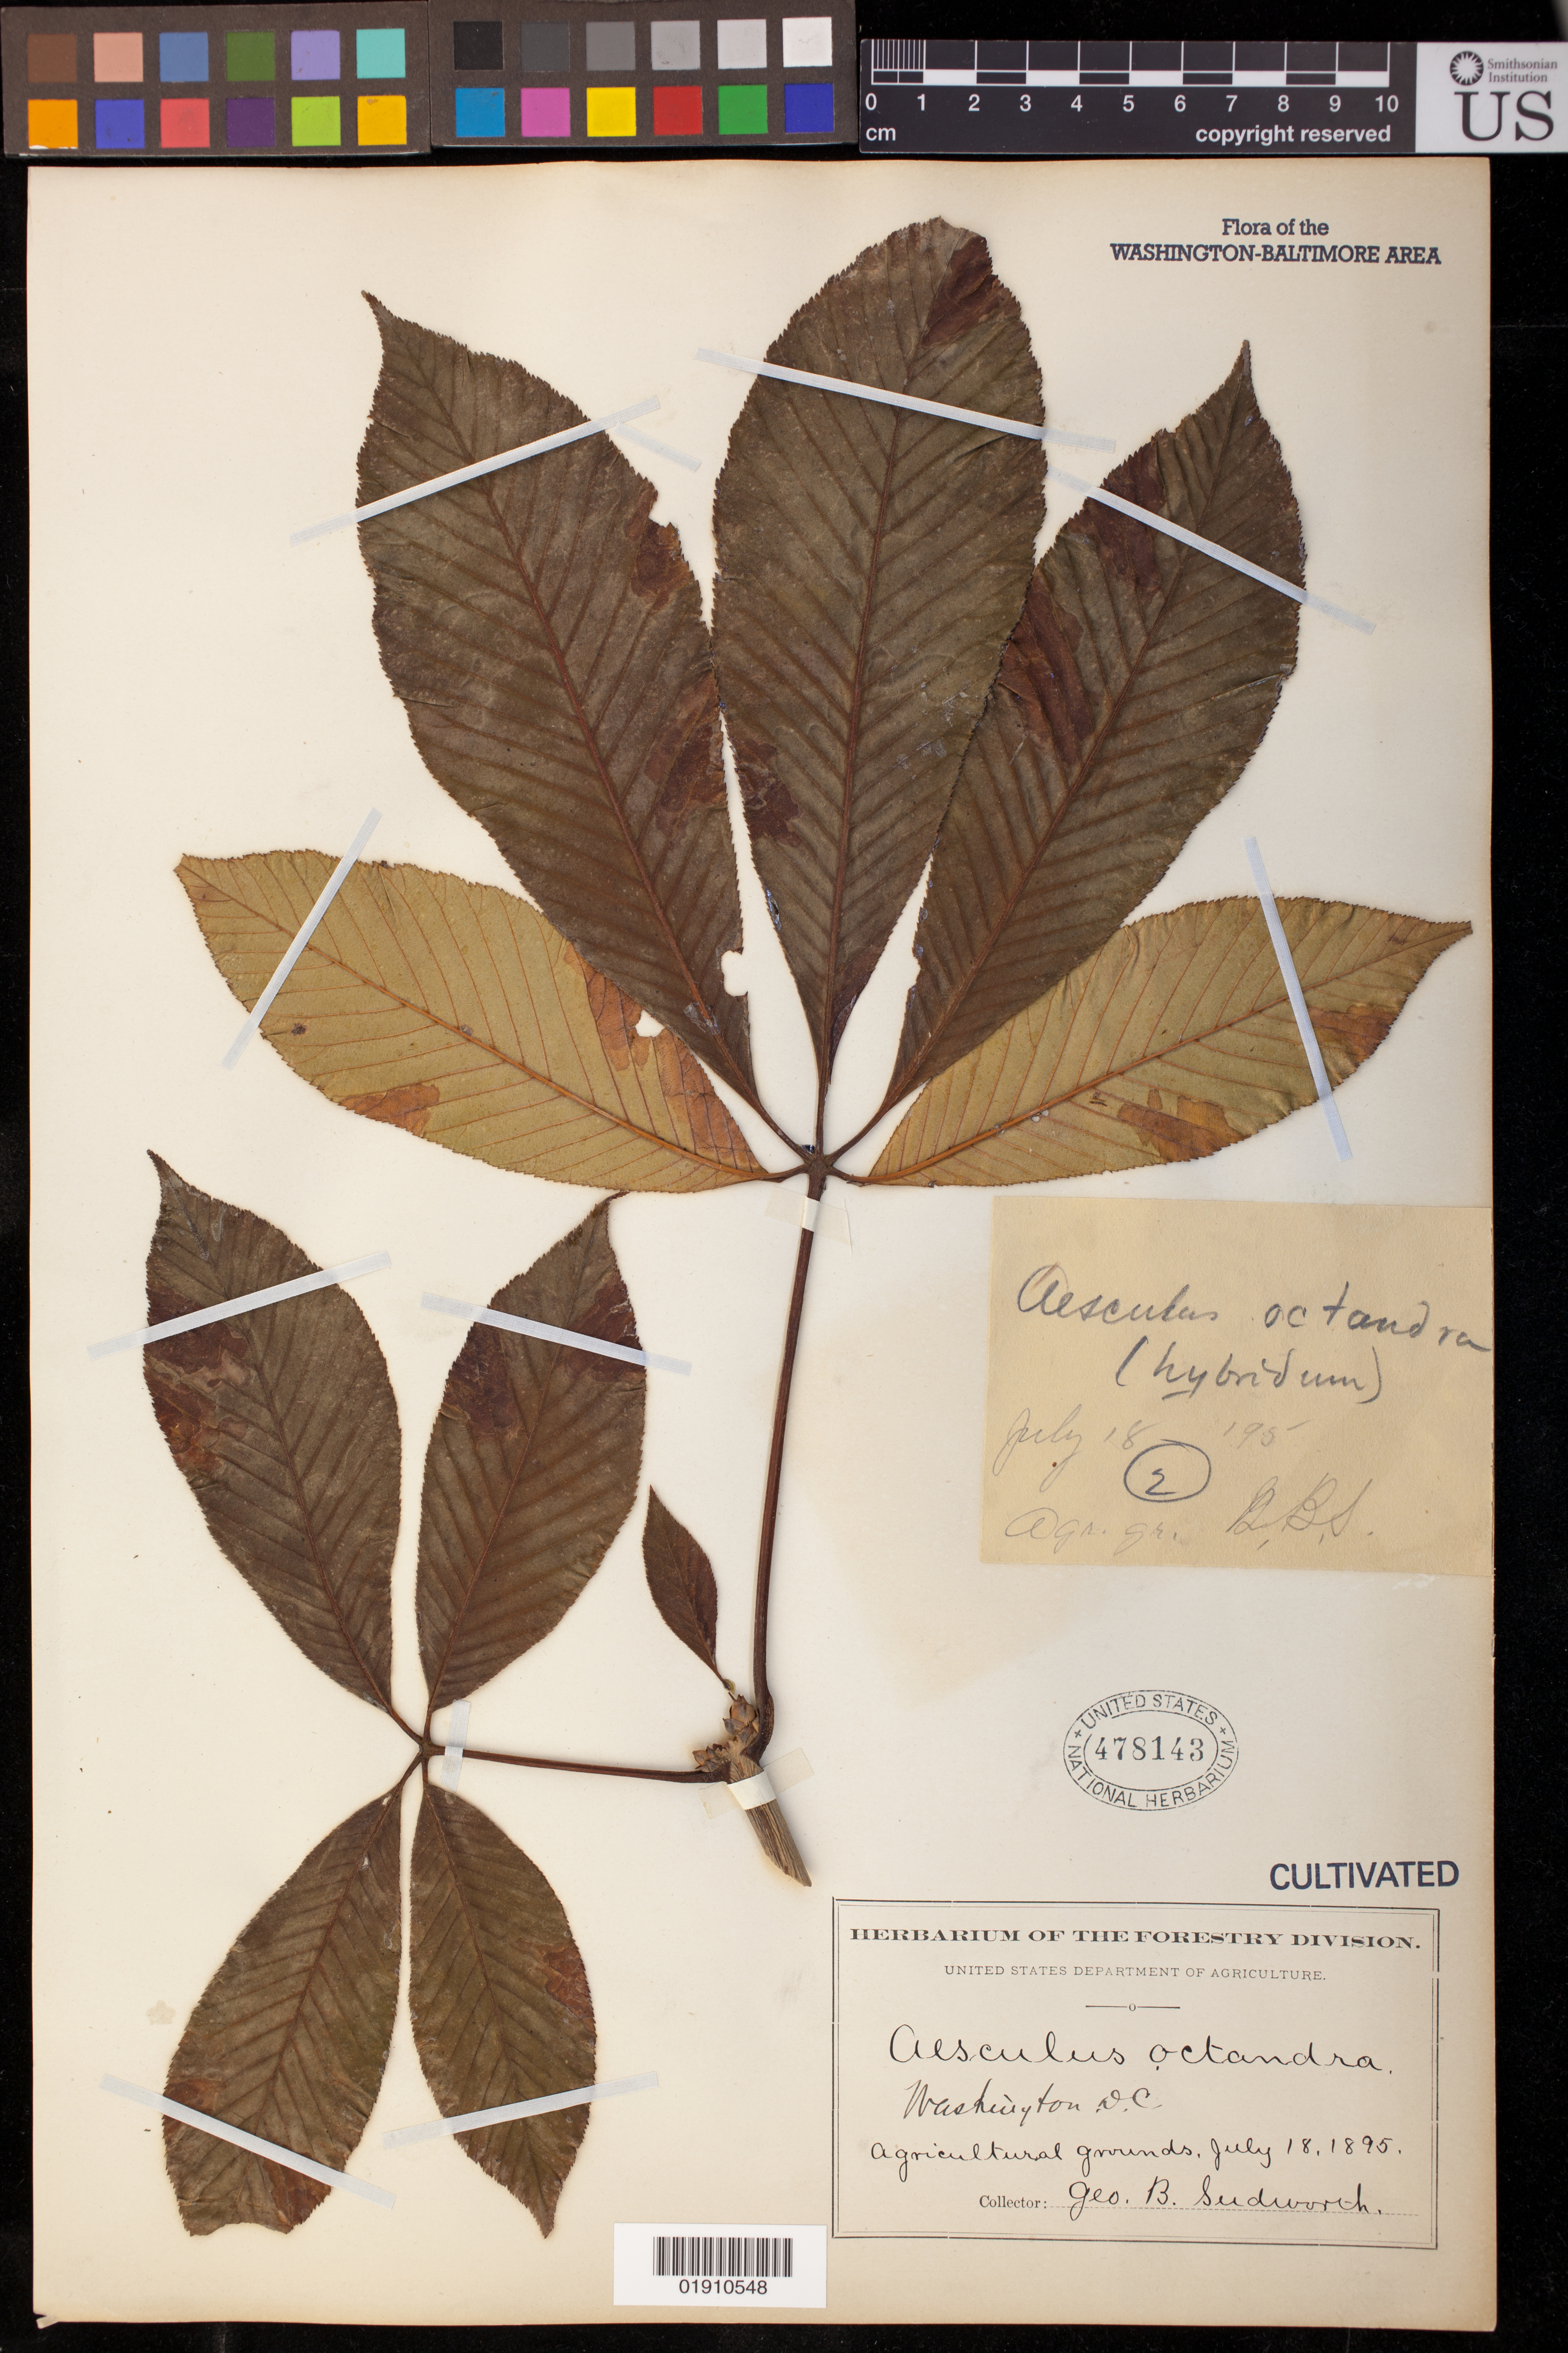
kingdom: Plantae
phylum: Tracheophyta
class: Magnoliopsida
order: Sapindales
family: Sapindaceae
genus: Aesculus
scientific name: Aesculus x hybrida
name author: DC.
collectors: G. B. Sudworth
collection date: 1895-07-18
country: United States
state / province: District Of Columbia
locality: Agricultural grounds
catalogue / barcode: US 478143